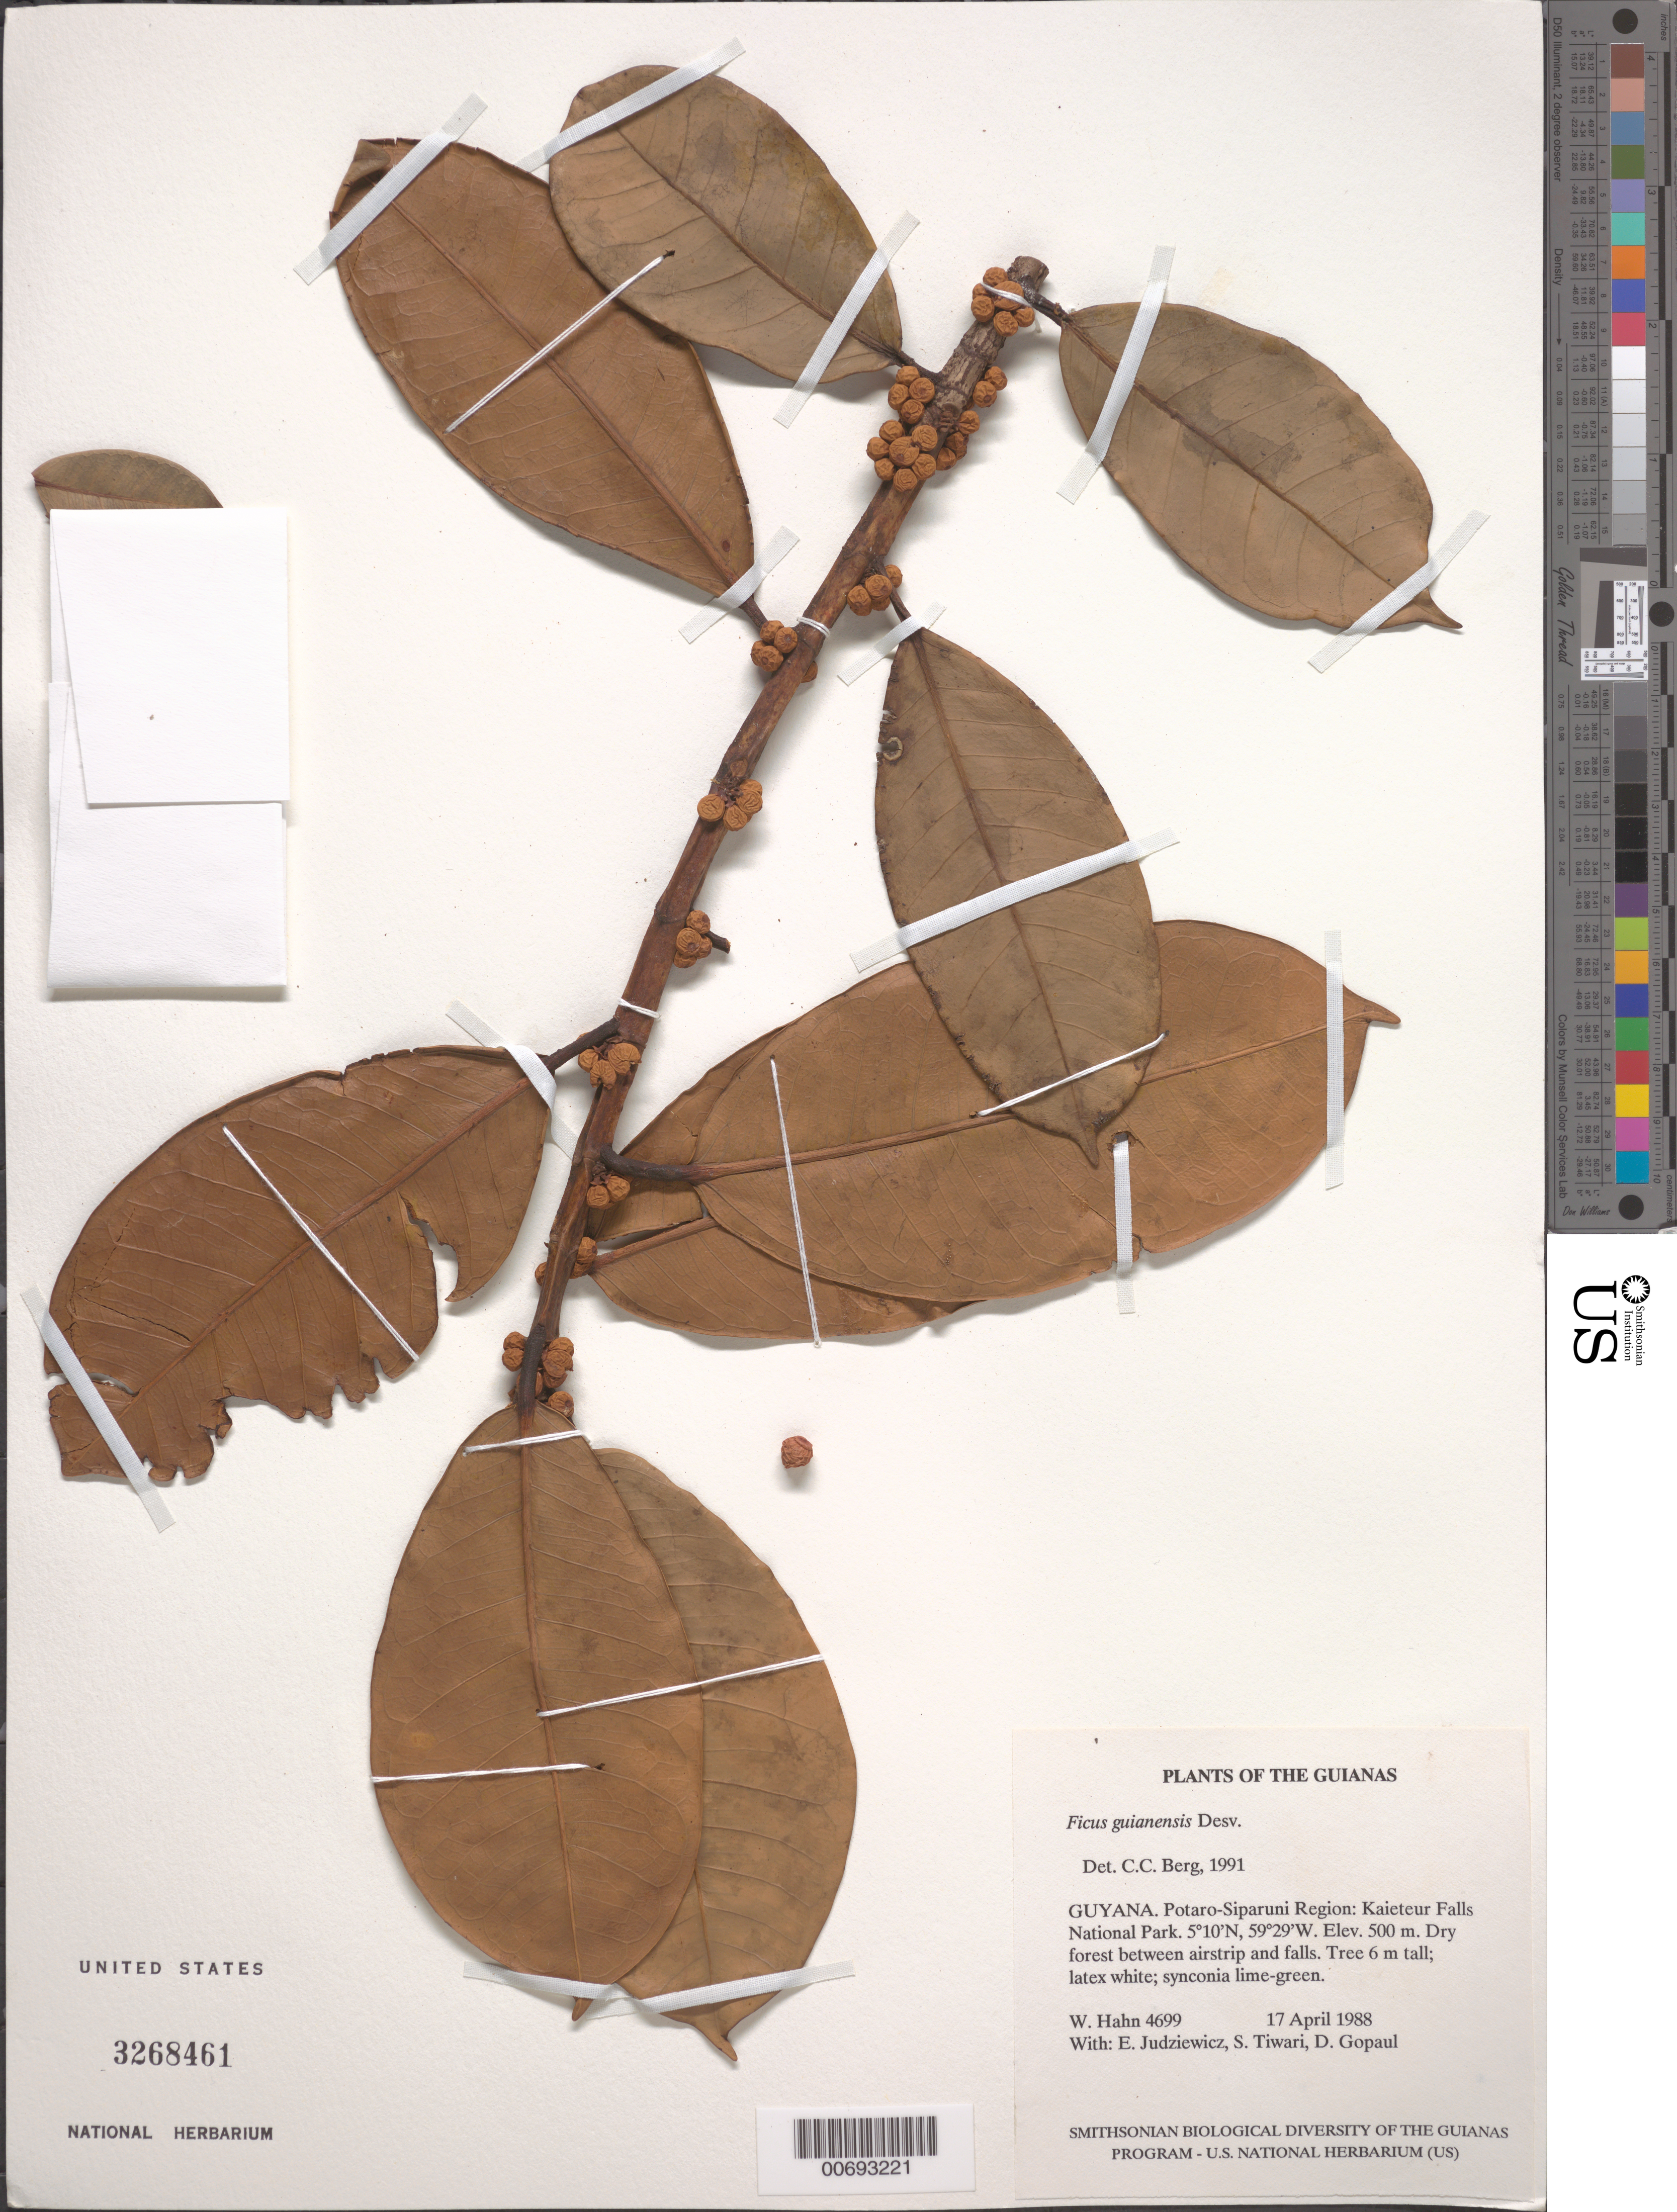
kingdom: Plantae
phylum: Tracheophyta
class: Magnoliopsida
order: Rosales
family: Moraceae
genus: Ficus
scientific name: Ficus guianensis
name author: Desv. ex Ham.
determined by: Berg, C. C.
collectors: W. Hahn, E. J. Judziewicz, S. Tiwari & D. Gopaul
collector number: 4699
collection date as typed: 17 April 1988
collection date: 1988-04-17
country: Guyana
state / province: Potaro-Siparuni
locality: Kaieteur Falls National Park. Between airstrip and falls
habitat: Dry forest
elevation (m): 500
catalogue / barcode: US 3268461